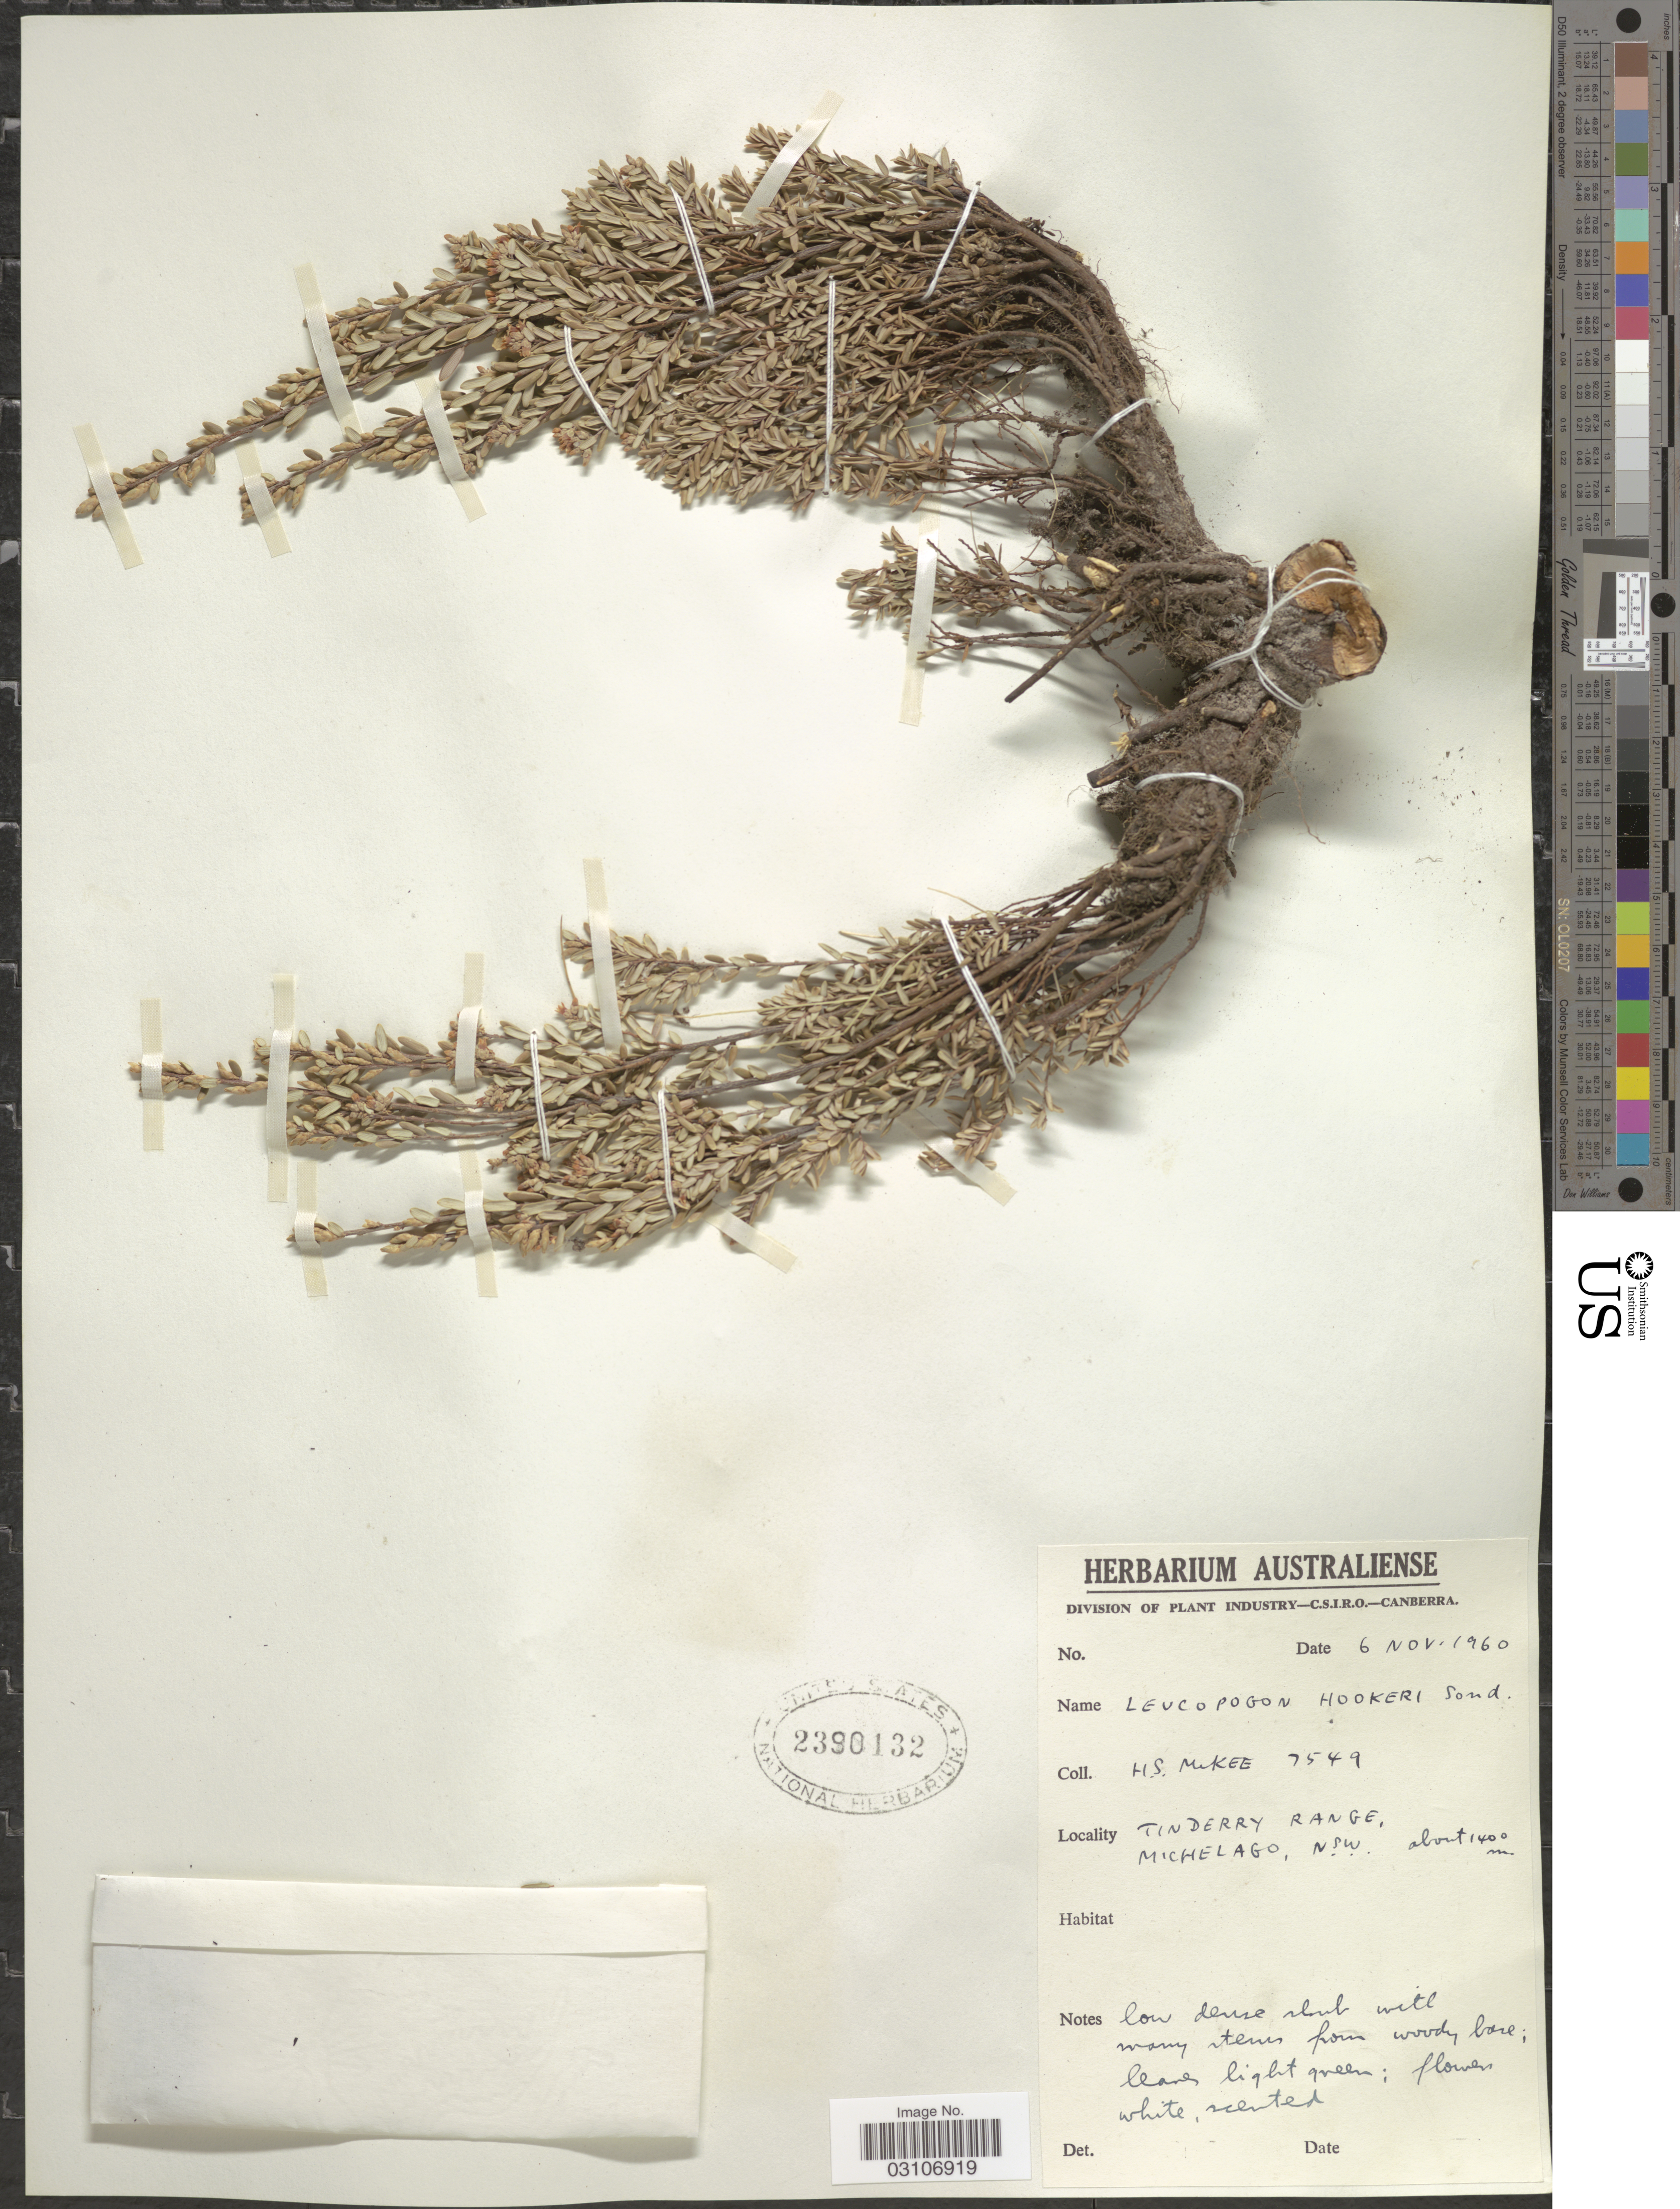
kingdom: Plantae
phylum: Tracheophyta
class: Magnoliopsida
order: Ericales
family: Ericaceae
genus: Leucopogon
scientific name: Leucopogon hookeri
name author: Sond.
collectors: H. S. McKee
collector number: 7549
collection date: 1960-11-06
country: Australia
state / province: New South Wales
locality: Tinderry Range, Michelago, N.S.W.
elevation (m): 1400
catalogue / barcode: US 2390132